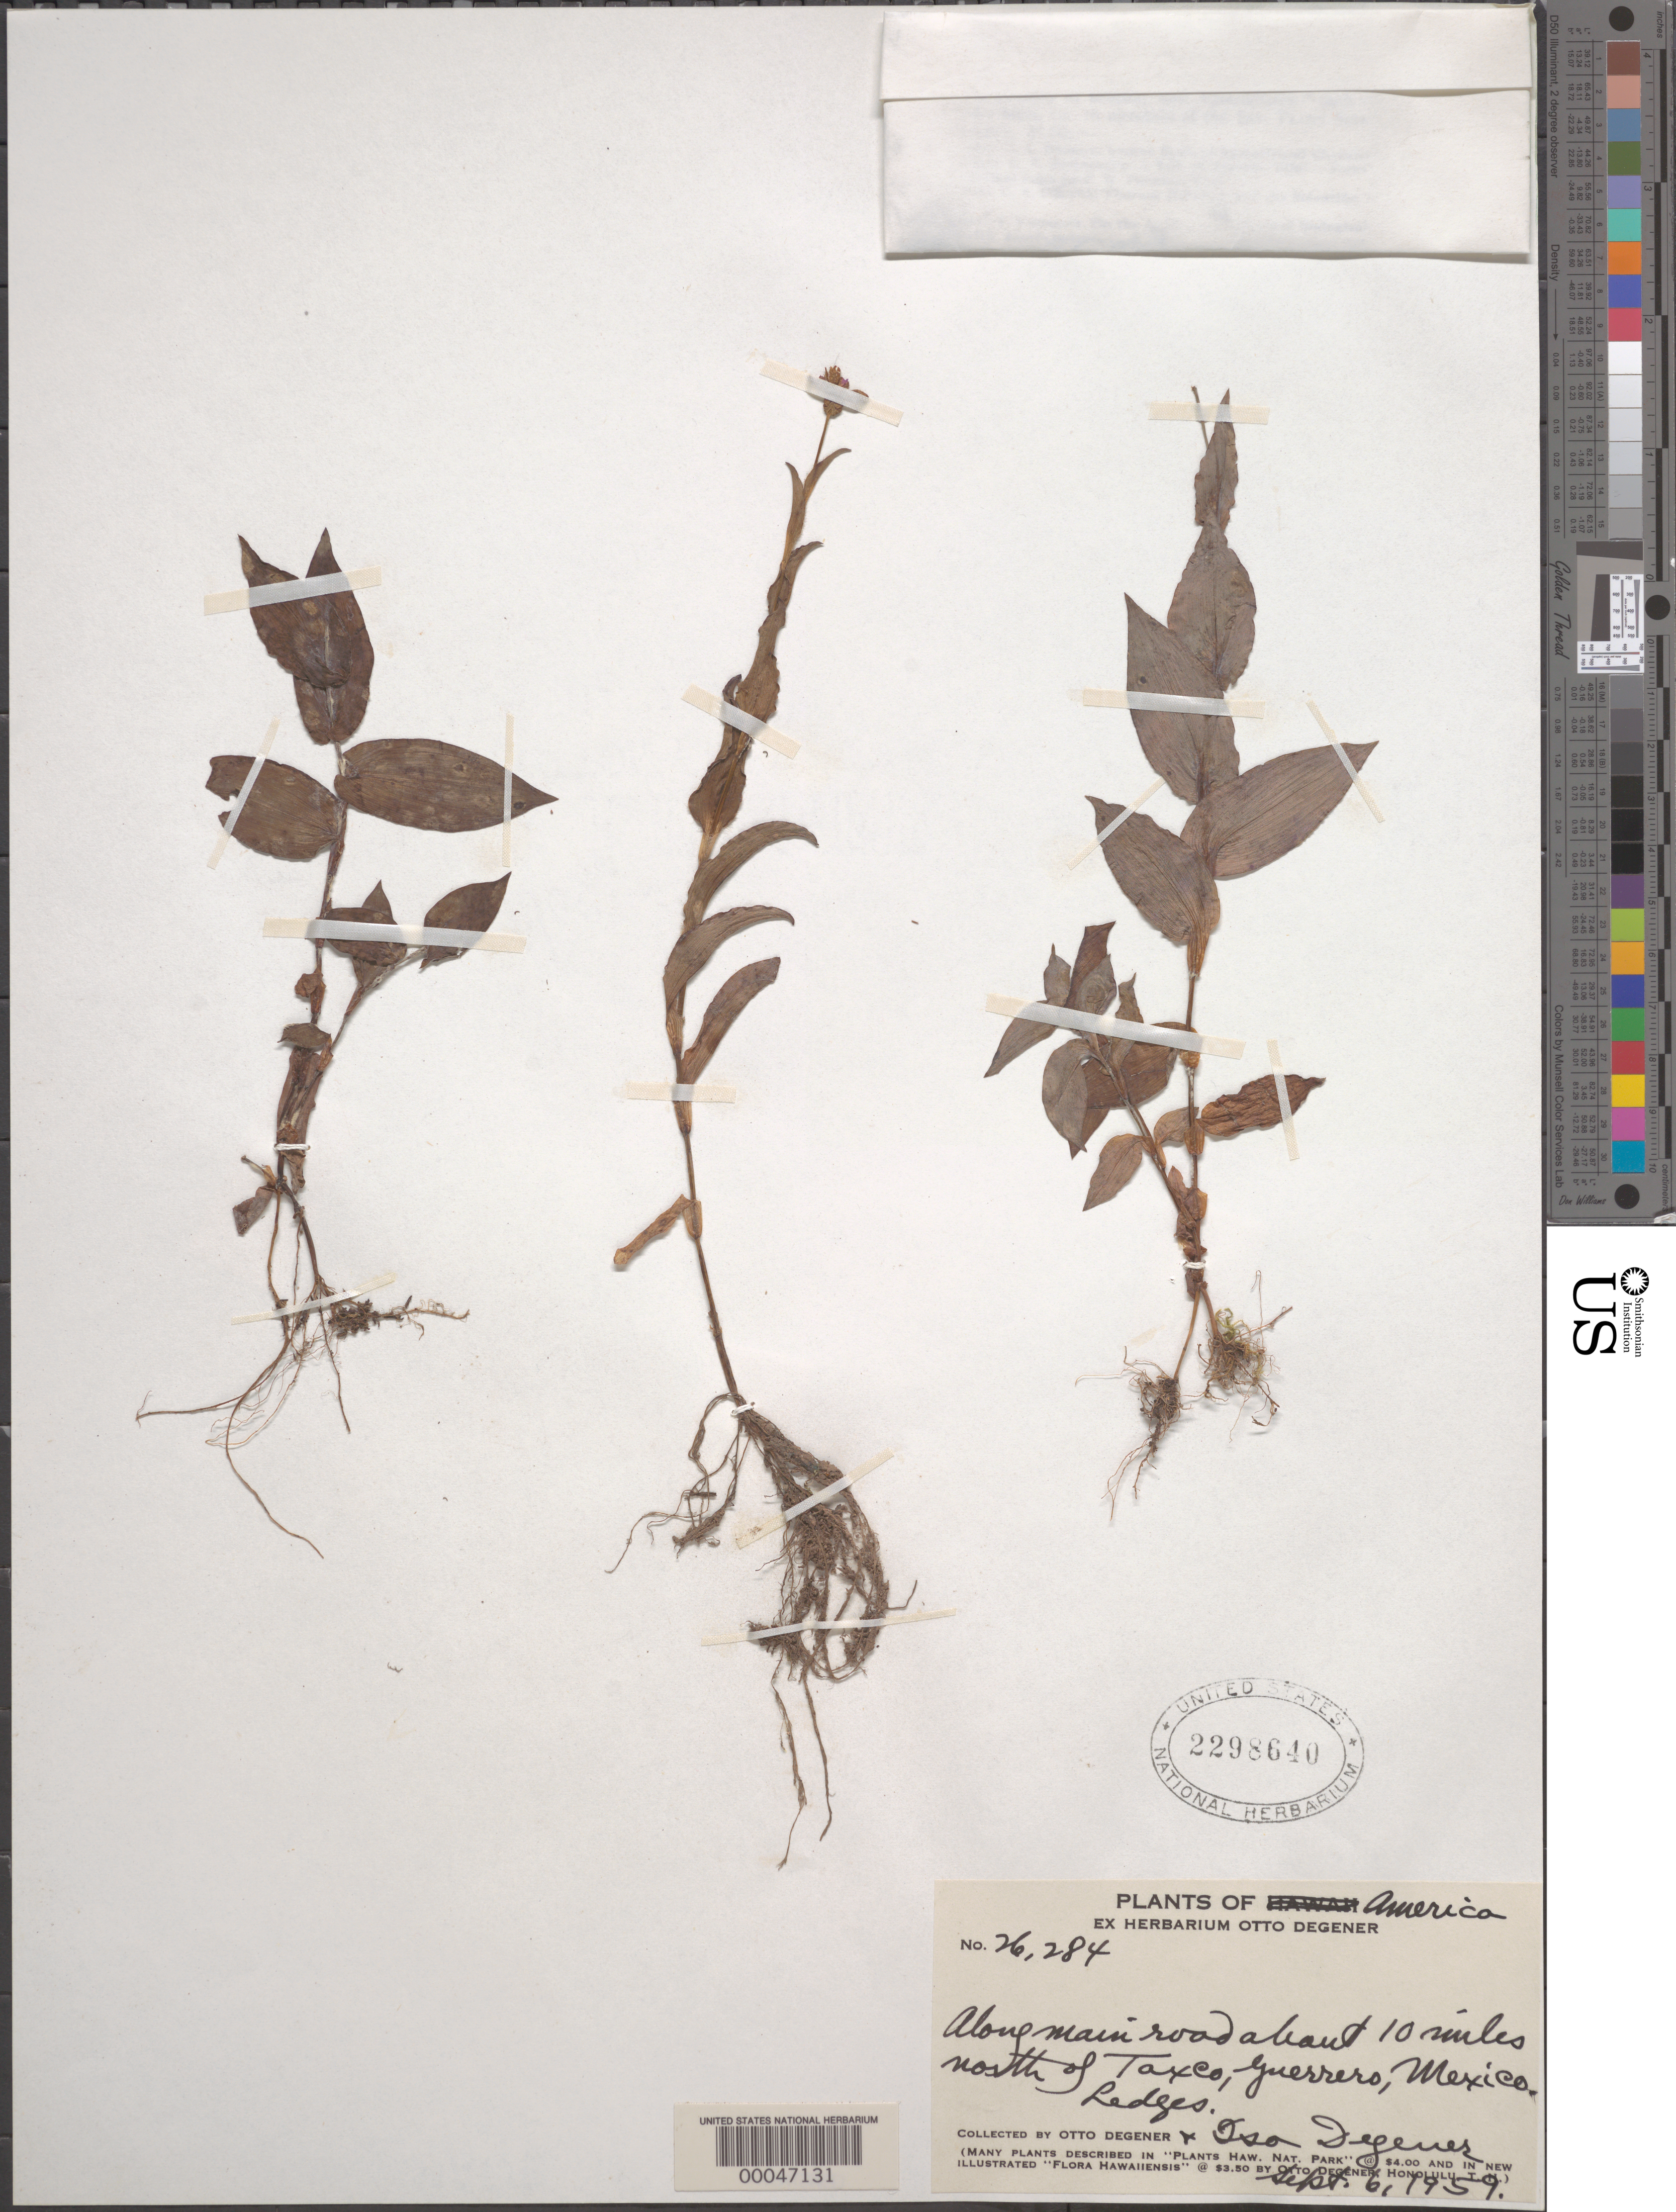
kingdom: Plantae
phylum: Tracheophyta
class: Liliopsida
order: Commelinales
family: Commelinaceae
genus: Tripogandra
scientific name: Tripogandra sp.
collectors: O. Degener & I. Degener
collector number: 26284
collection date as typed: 06 Sep 1959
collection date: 1959-09-06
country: Mexico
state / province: Guerrero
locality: N of Taxco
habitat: Roadside ledge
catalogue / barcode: US 2298640